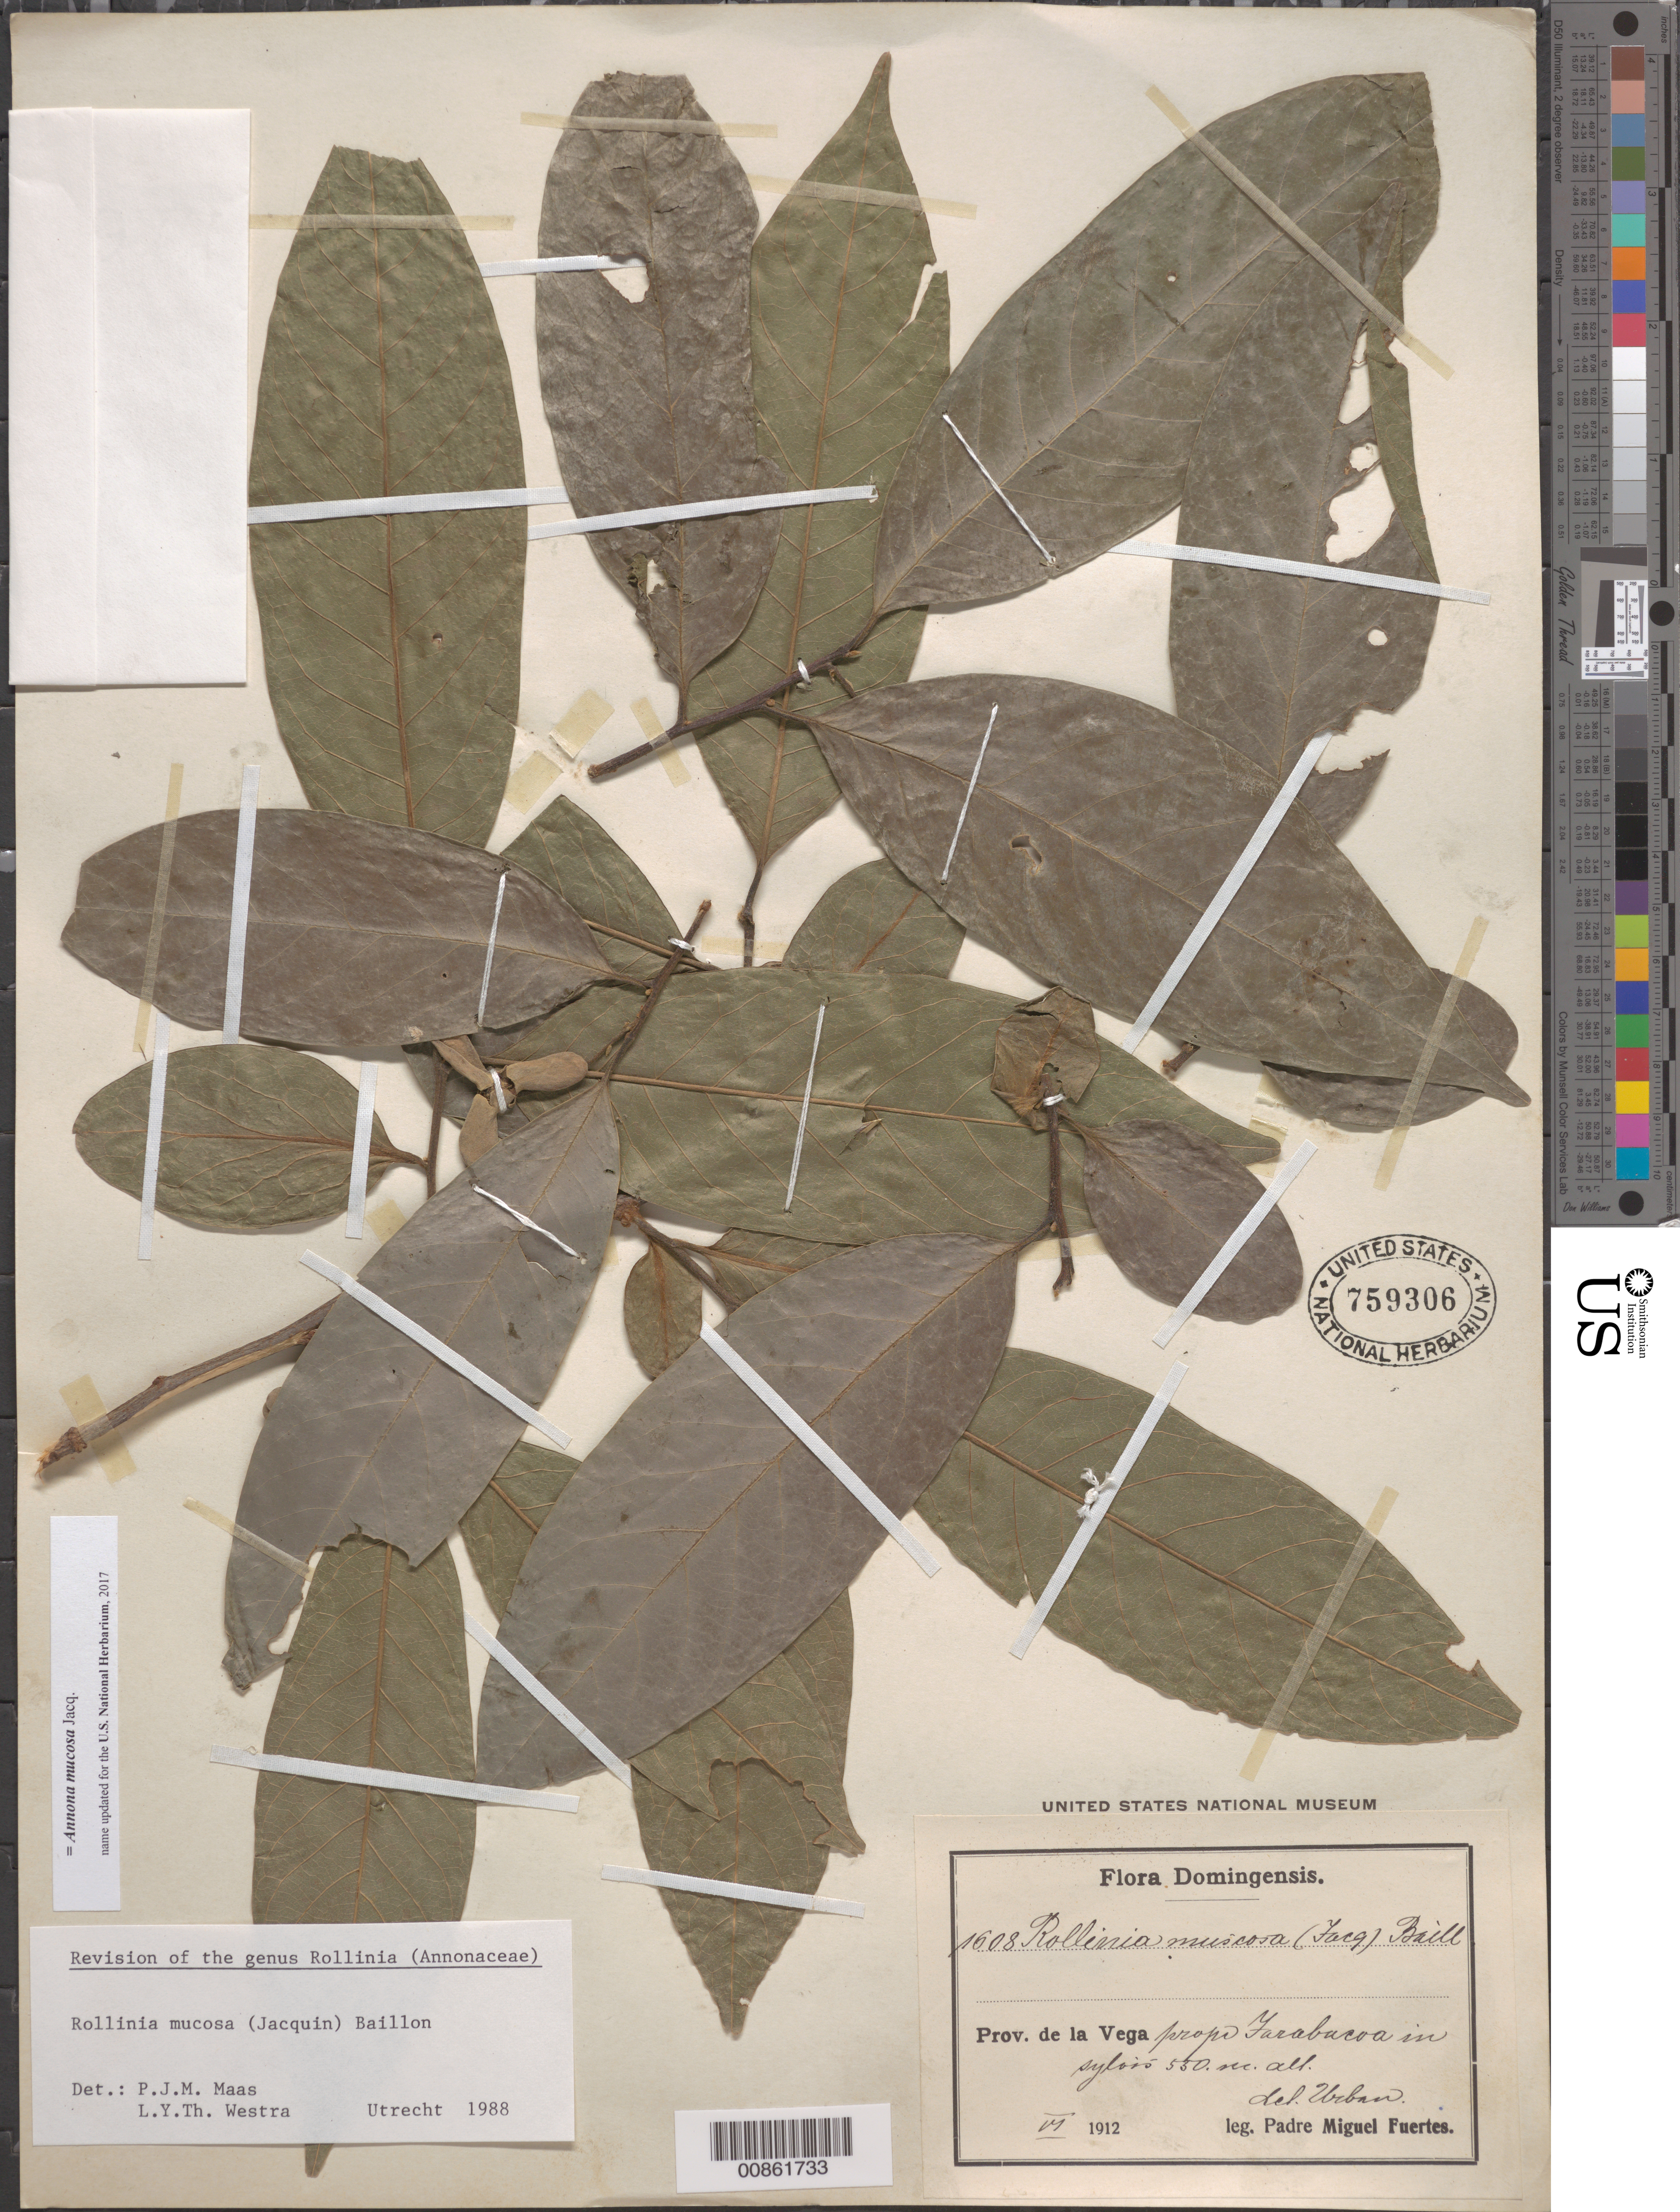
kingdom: Plantae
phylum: Tracheophyta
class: Magnoliopsida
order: Magnoliales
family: Annonaceae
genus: Annona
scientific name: Annona mucosa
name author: Jacq.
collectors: M. D. Fuertes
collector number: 1608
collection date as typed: Jun 1912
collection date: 1912-06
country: Dominican Republic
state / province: La Vega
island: Hispaniola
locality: Prope Jarabacoa.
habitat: In sylvis.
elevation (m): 550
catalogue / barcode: US 759306